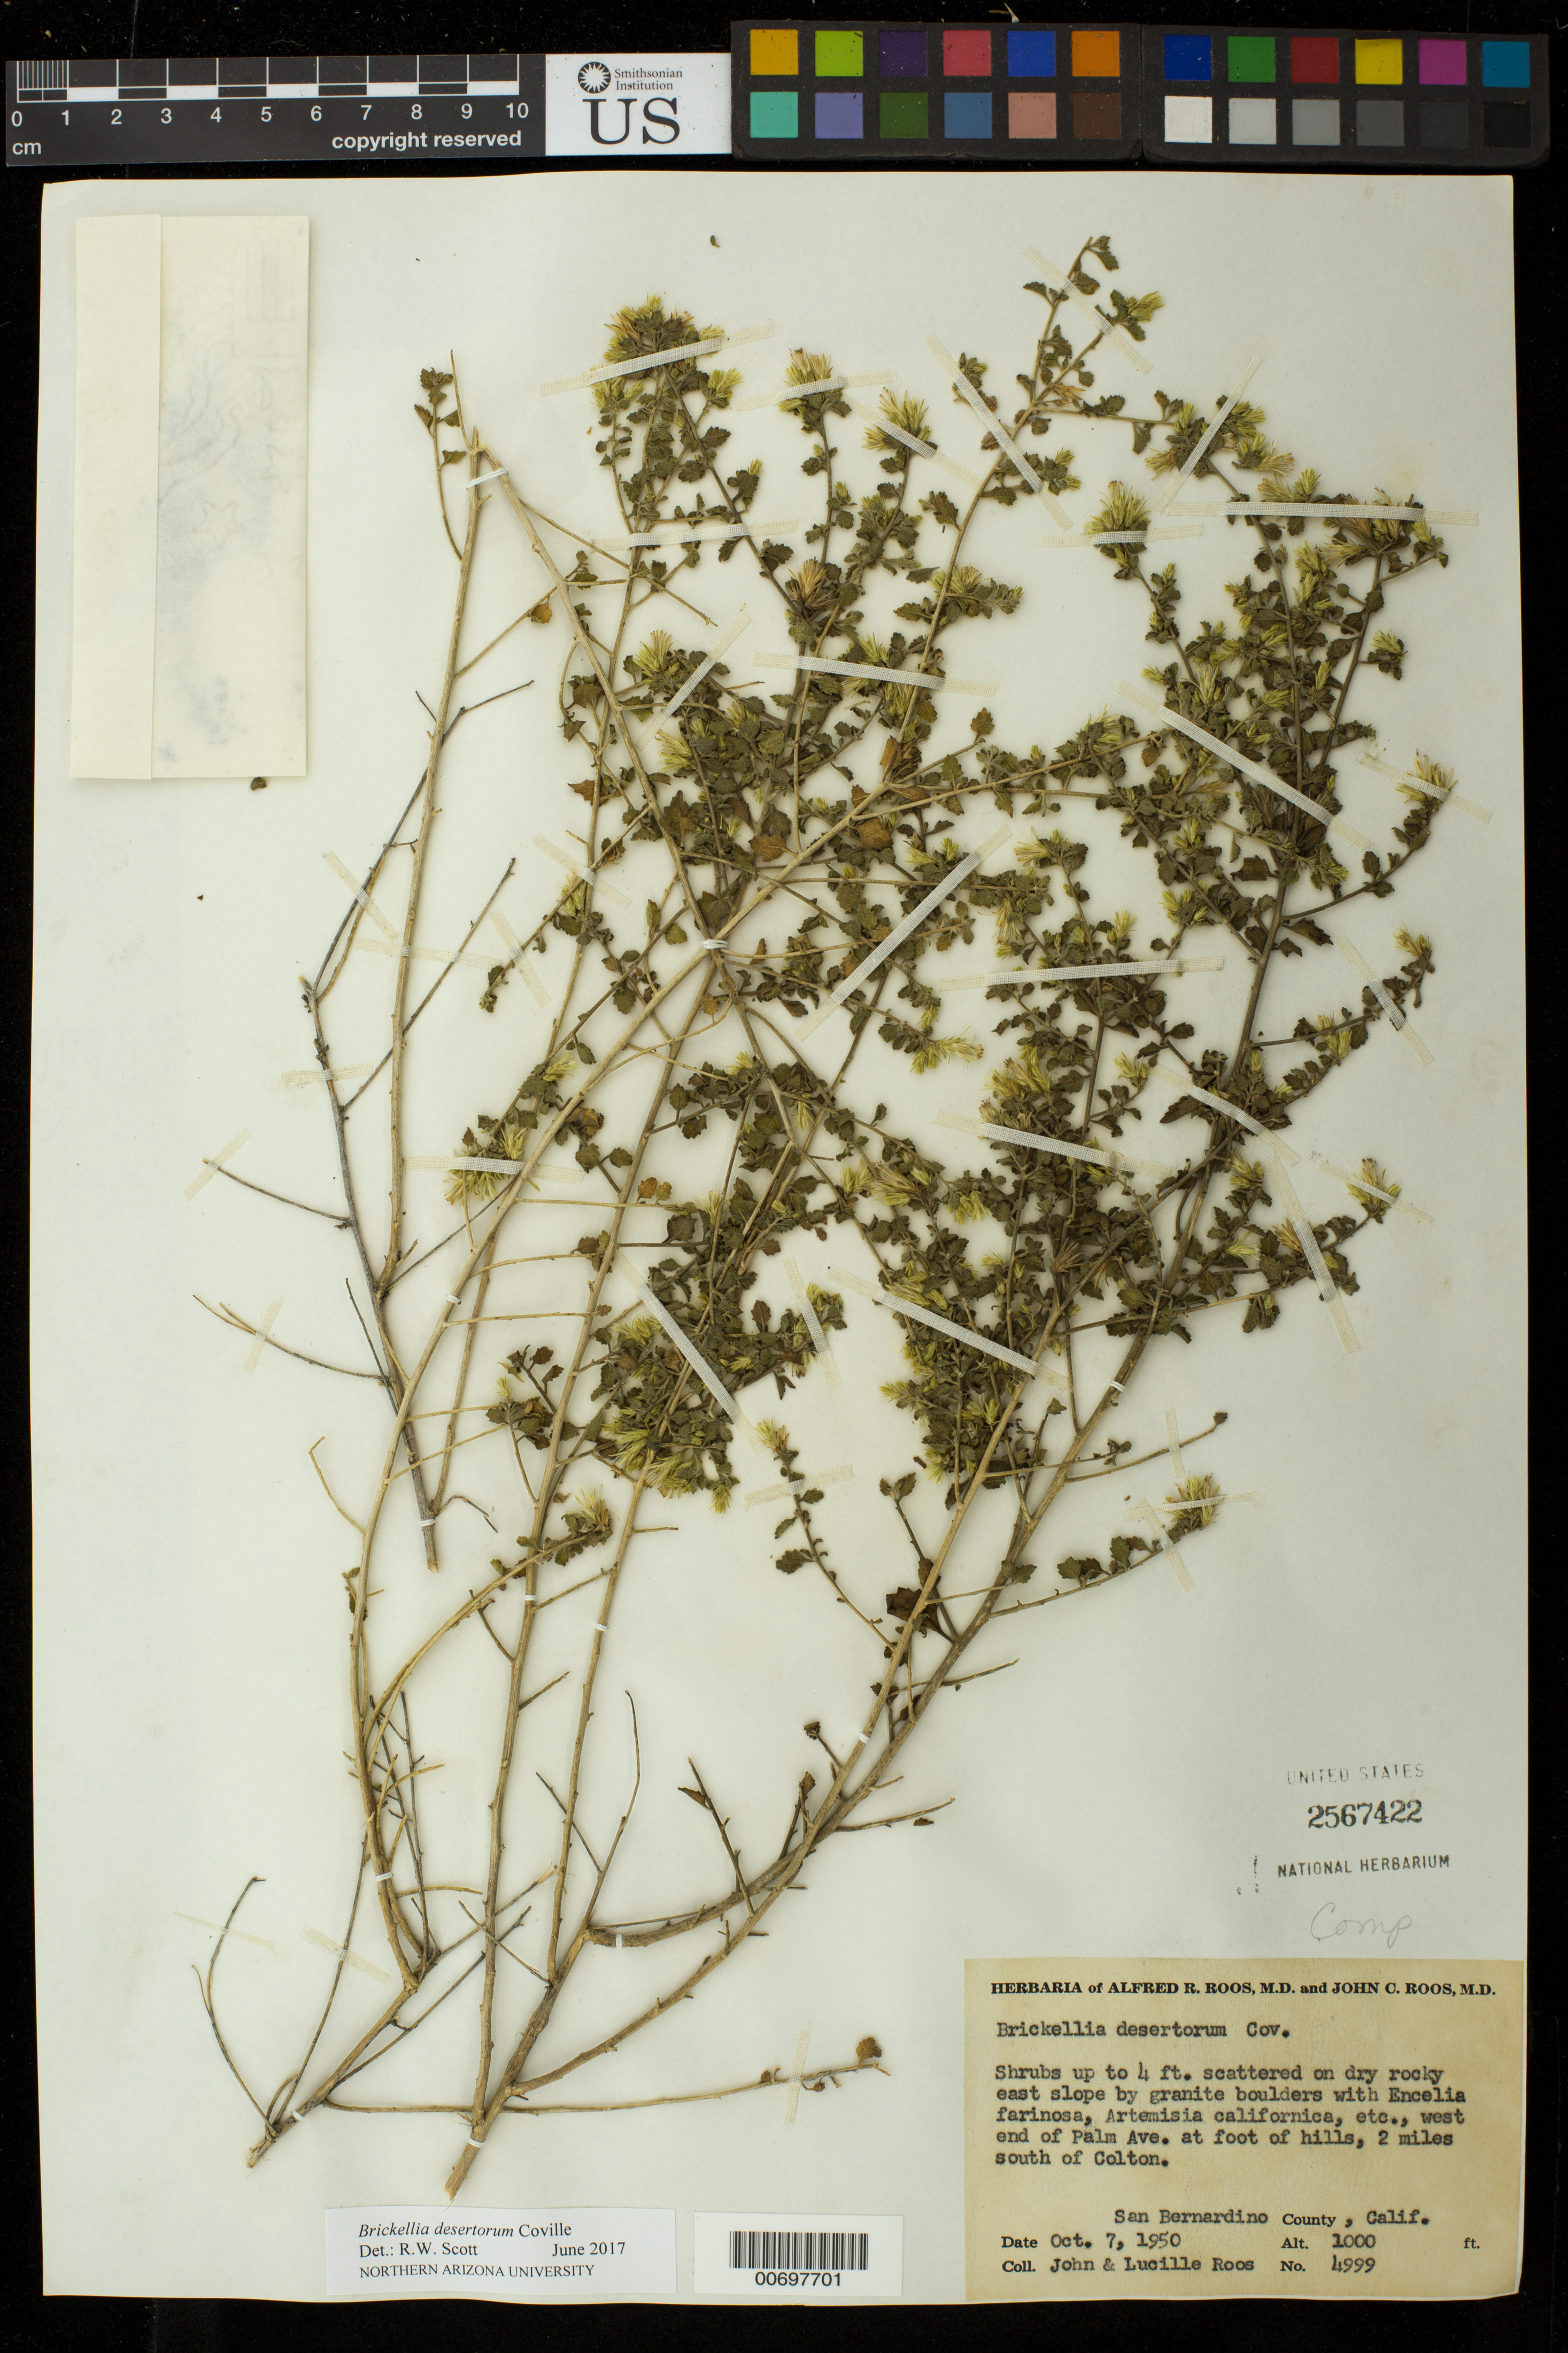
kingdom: Plantae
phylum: Tracheophyta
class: Magnoliopsida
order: Asterales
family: Asteraceae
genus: Brickellia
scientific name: Brickellia desertorum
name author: Coville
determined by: Scott, Randall W., (ASC), Northern Arizona University (UNITED STATES)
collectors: J. C. Roos & L. Roos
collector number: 4999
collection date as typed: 07 Oct 1950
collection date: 1950-10-07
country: United States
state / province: California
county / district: San Bernardino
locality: West end of Palm Ave. at foot of hills, 2 miles south of Colton.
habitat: Scattered on dry rocky east slope by granite boulders with Encelia farinosa, Artemisia californica, etc.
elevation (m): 305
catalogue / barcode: US 2567422